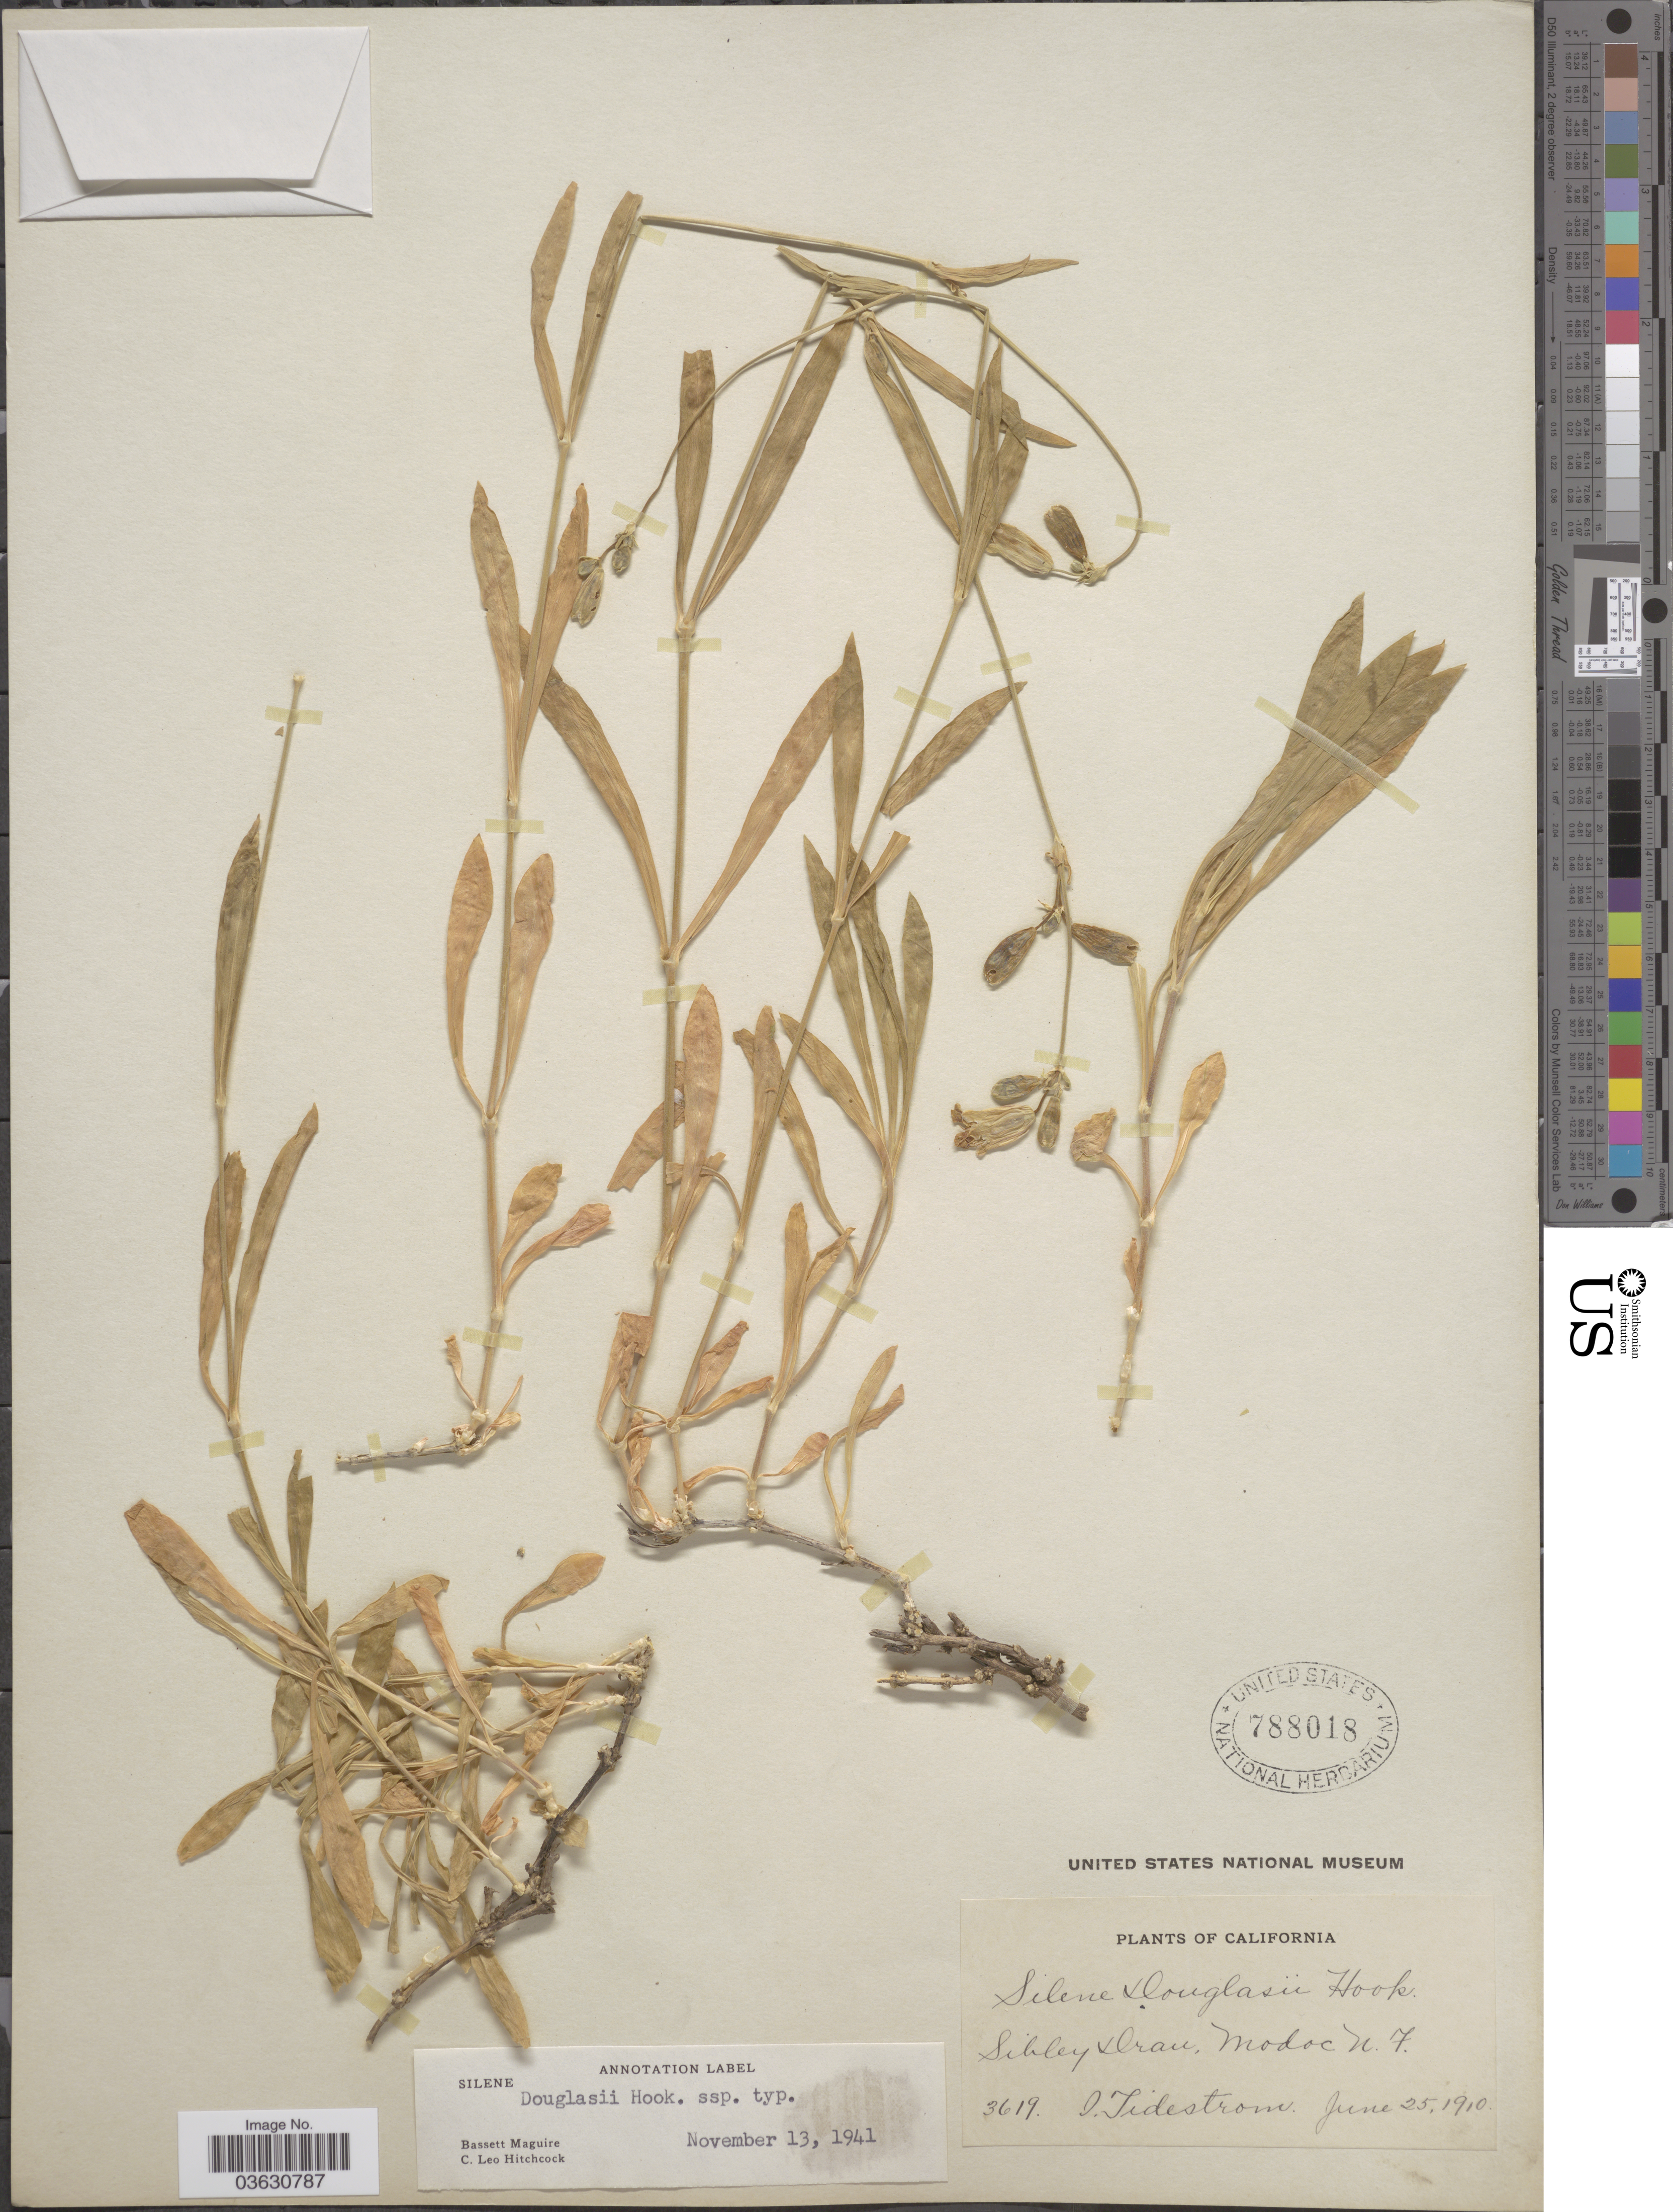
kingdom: Plantae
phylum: Tracheophyta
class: Magnoliopsida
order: Caryophyllales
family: Caryophyllaceae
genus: Silene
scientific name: Silene douglasii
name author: Hook.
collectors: I. F. Tidestrom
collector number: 3619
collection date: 1910-06-25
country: United States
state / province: California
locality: Sibley Draw, Modoc. N. F.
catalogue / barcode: US 788018